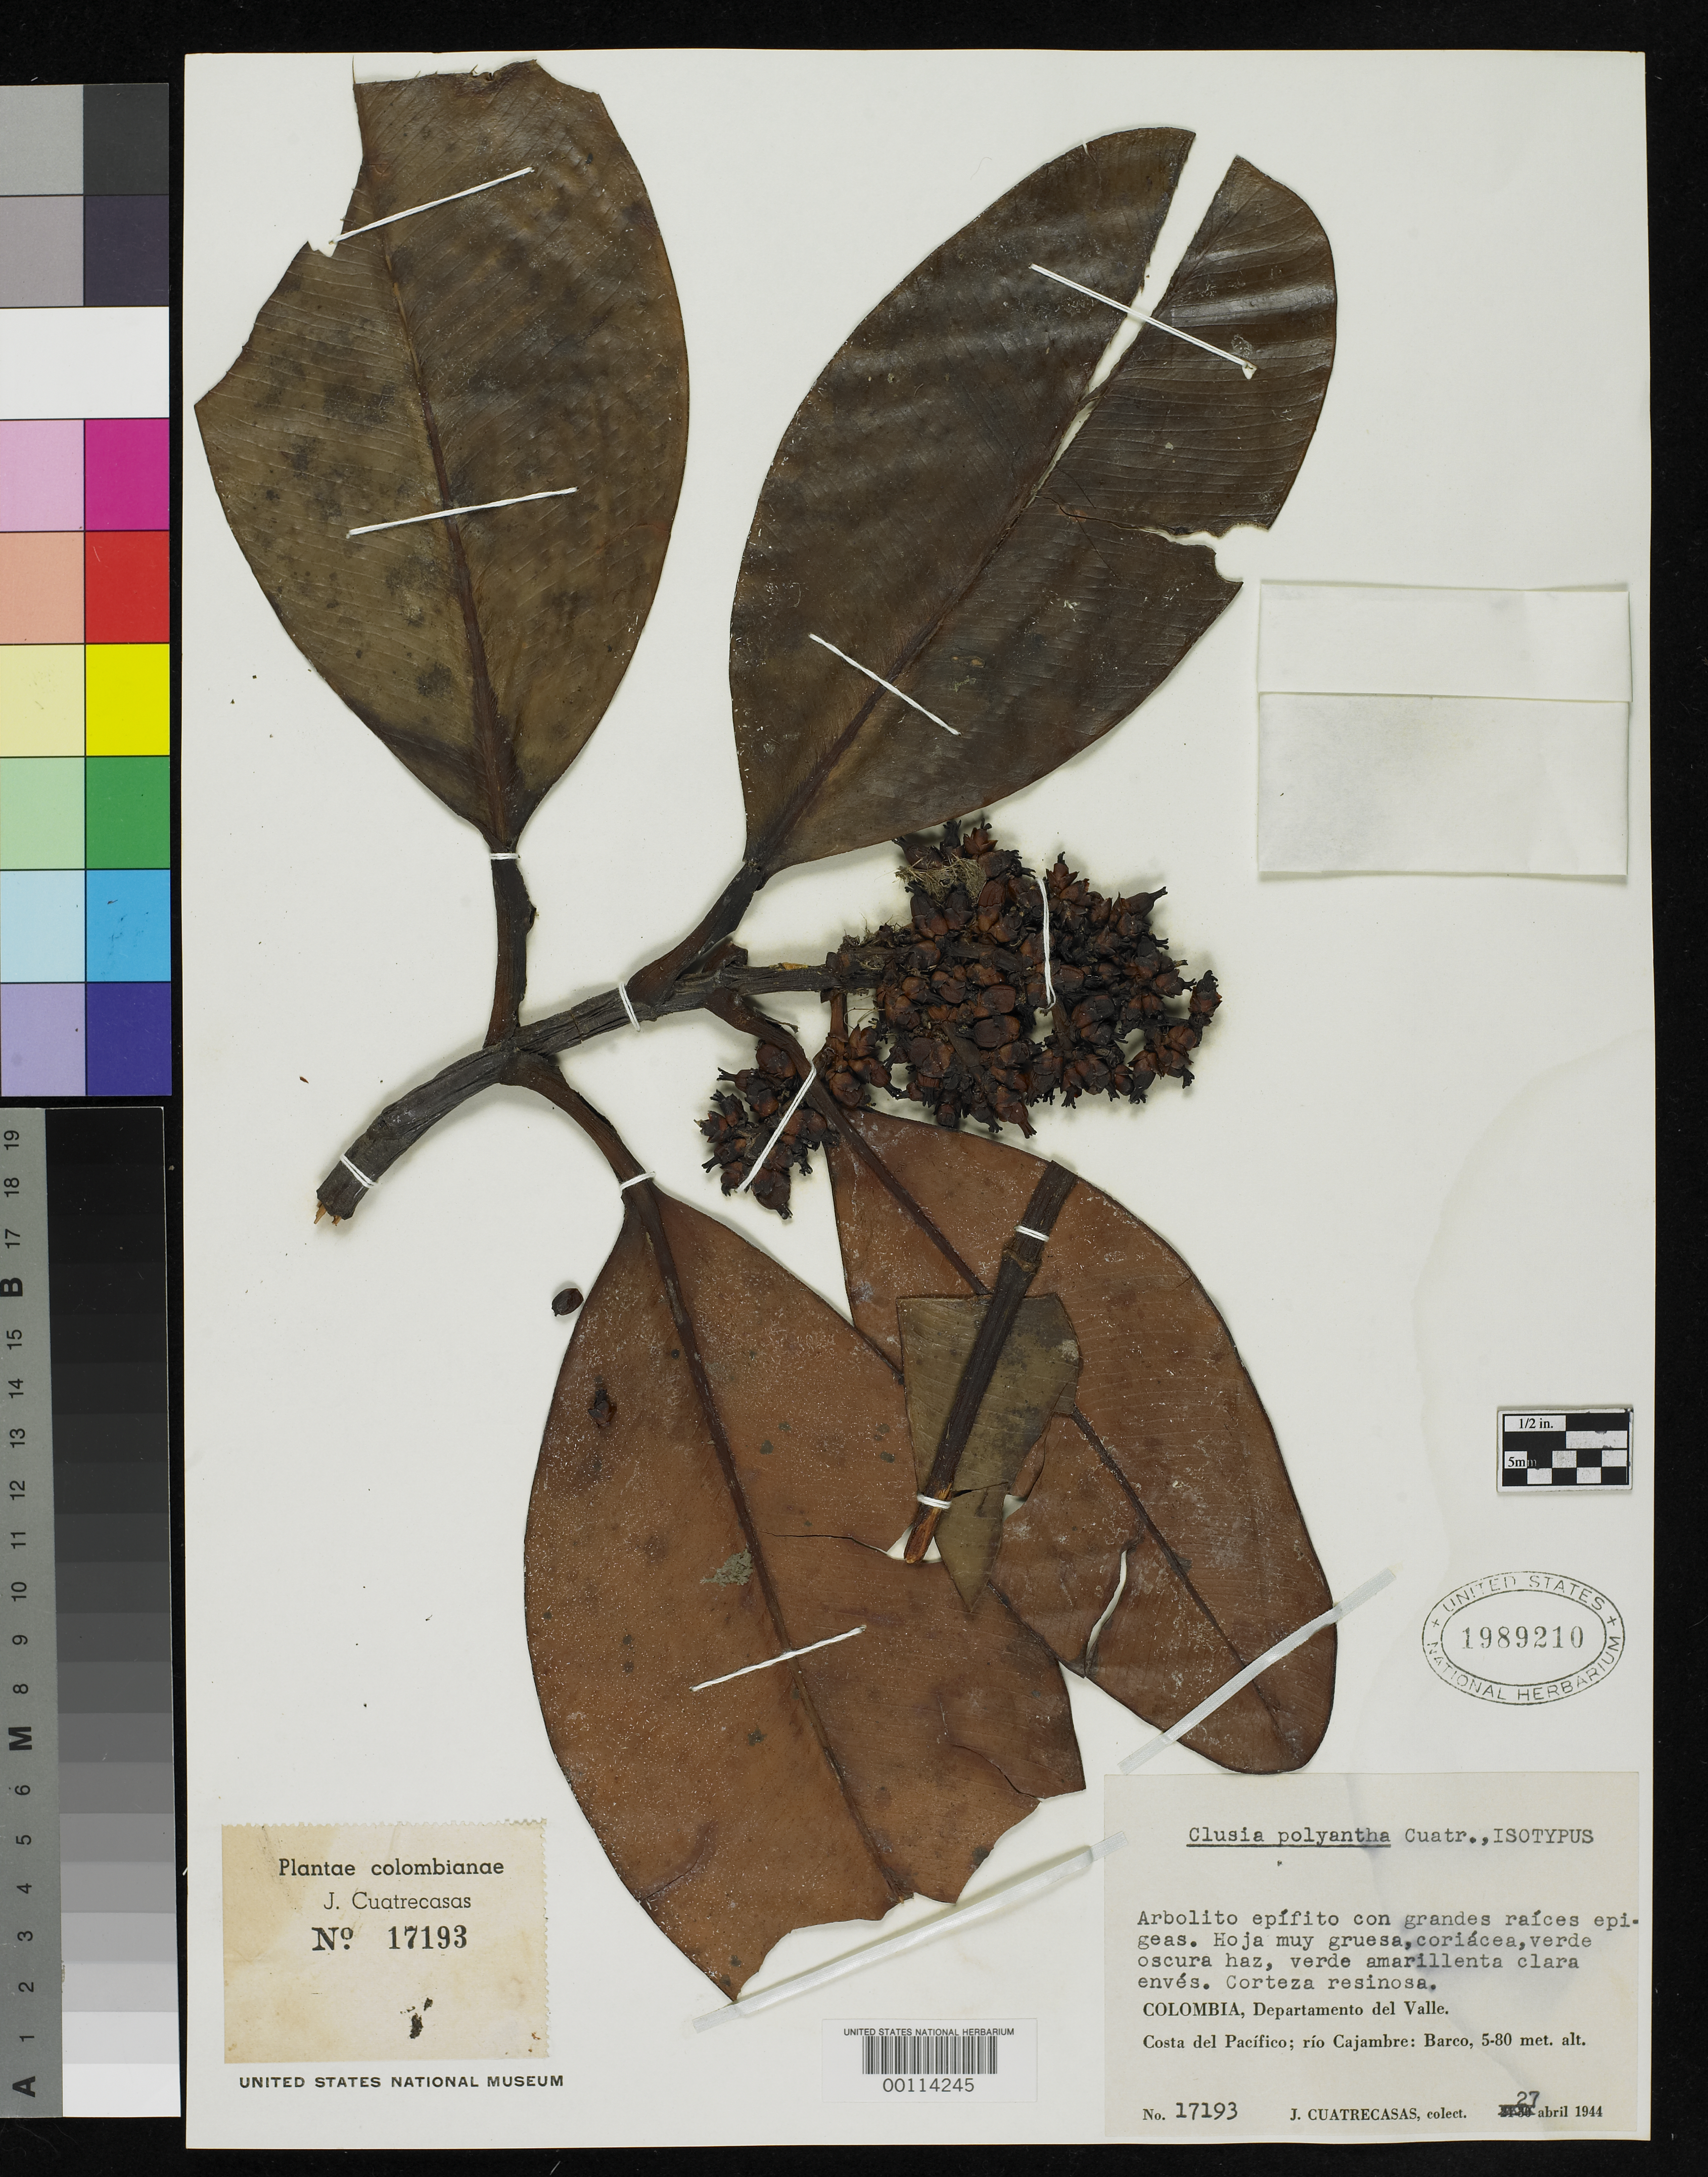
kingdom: Plantae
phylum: Tracheophyta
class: Magnoliopsida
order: Malpighiales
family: Clusiaceae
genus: Clusia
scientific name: Clusia polyantha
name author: Cuatrec.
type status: Isotype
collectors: J. Cuatrecasas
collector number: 17193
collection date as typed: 27 Apr 1944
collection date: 1944-04-27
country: Colombia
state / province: Valle del Cauca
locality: Barco.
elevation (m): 5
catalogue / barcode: US 1989210